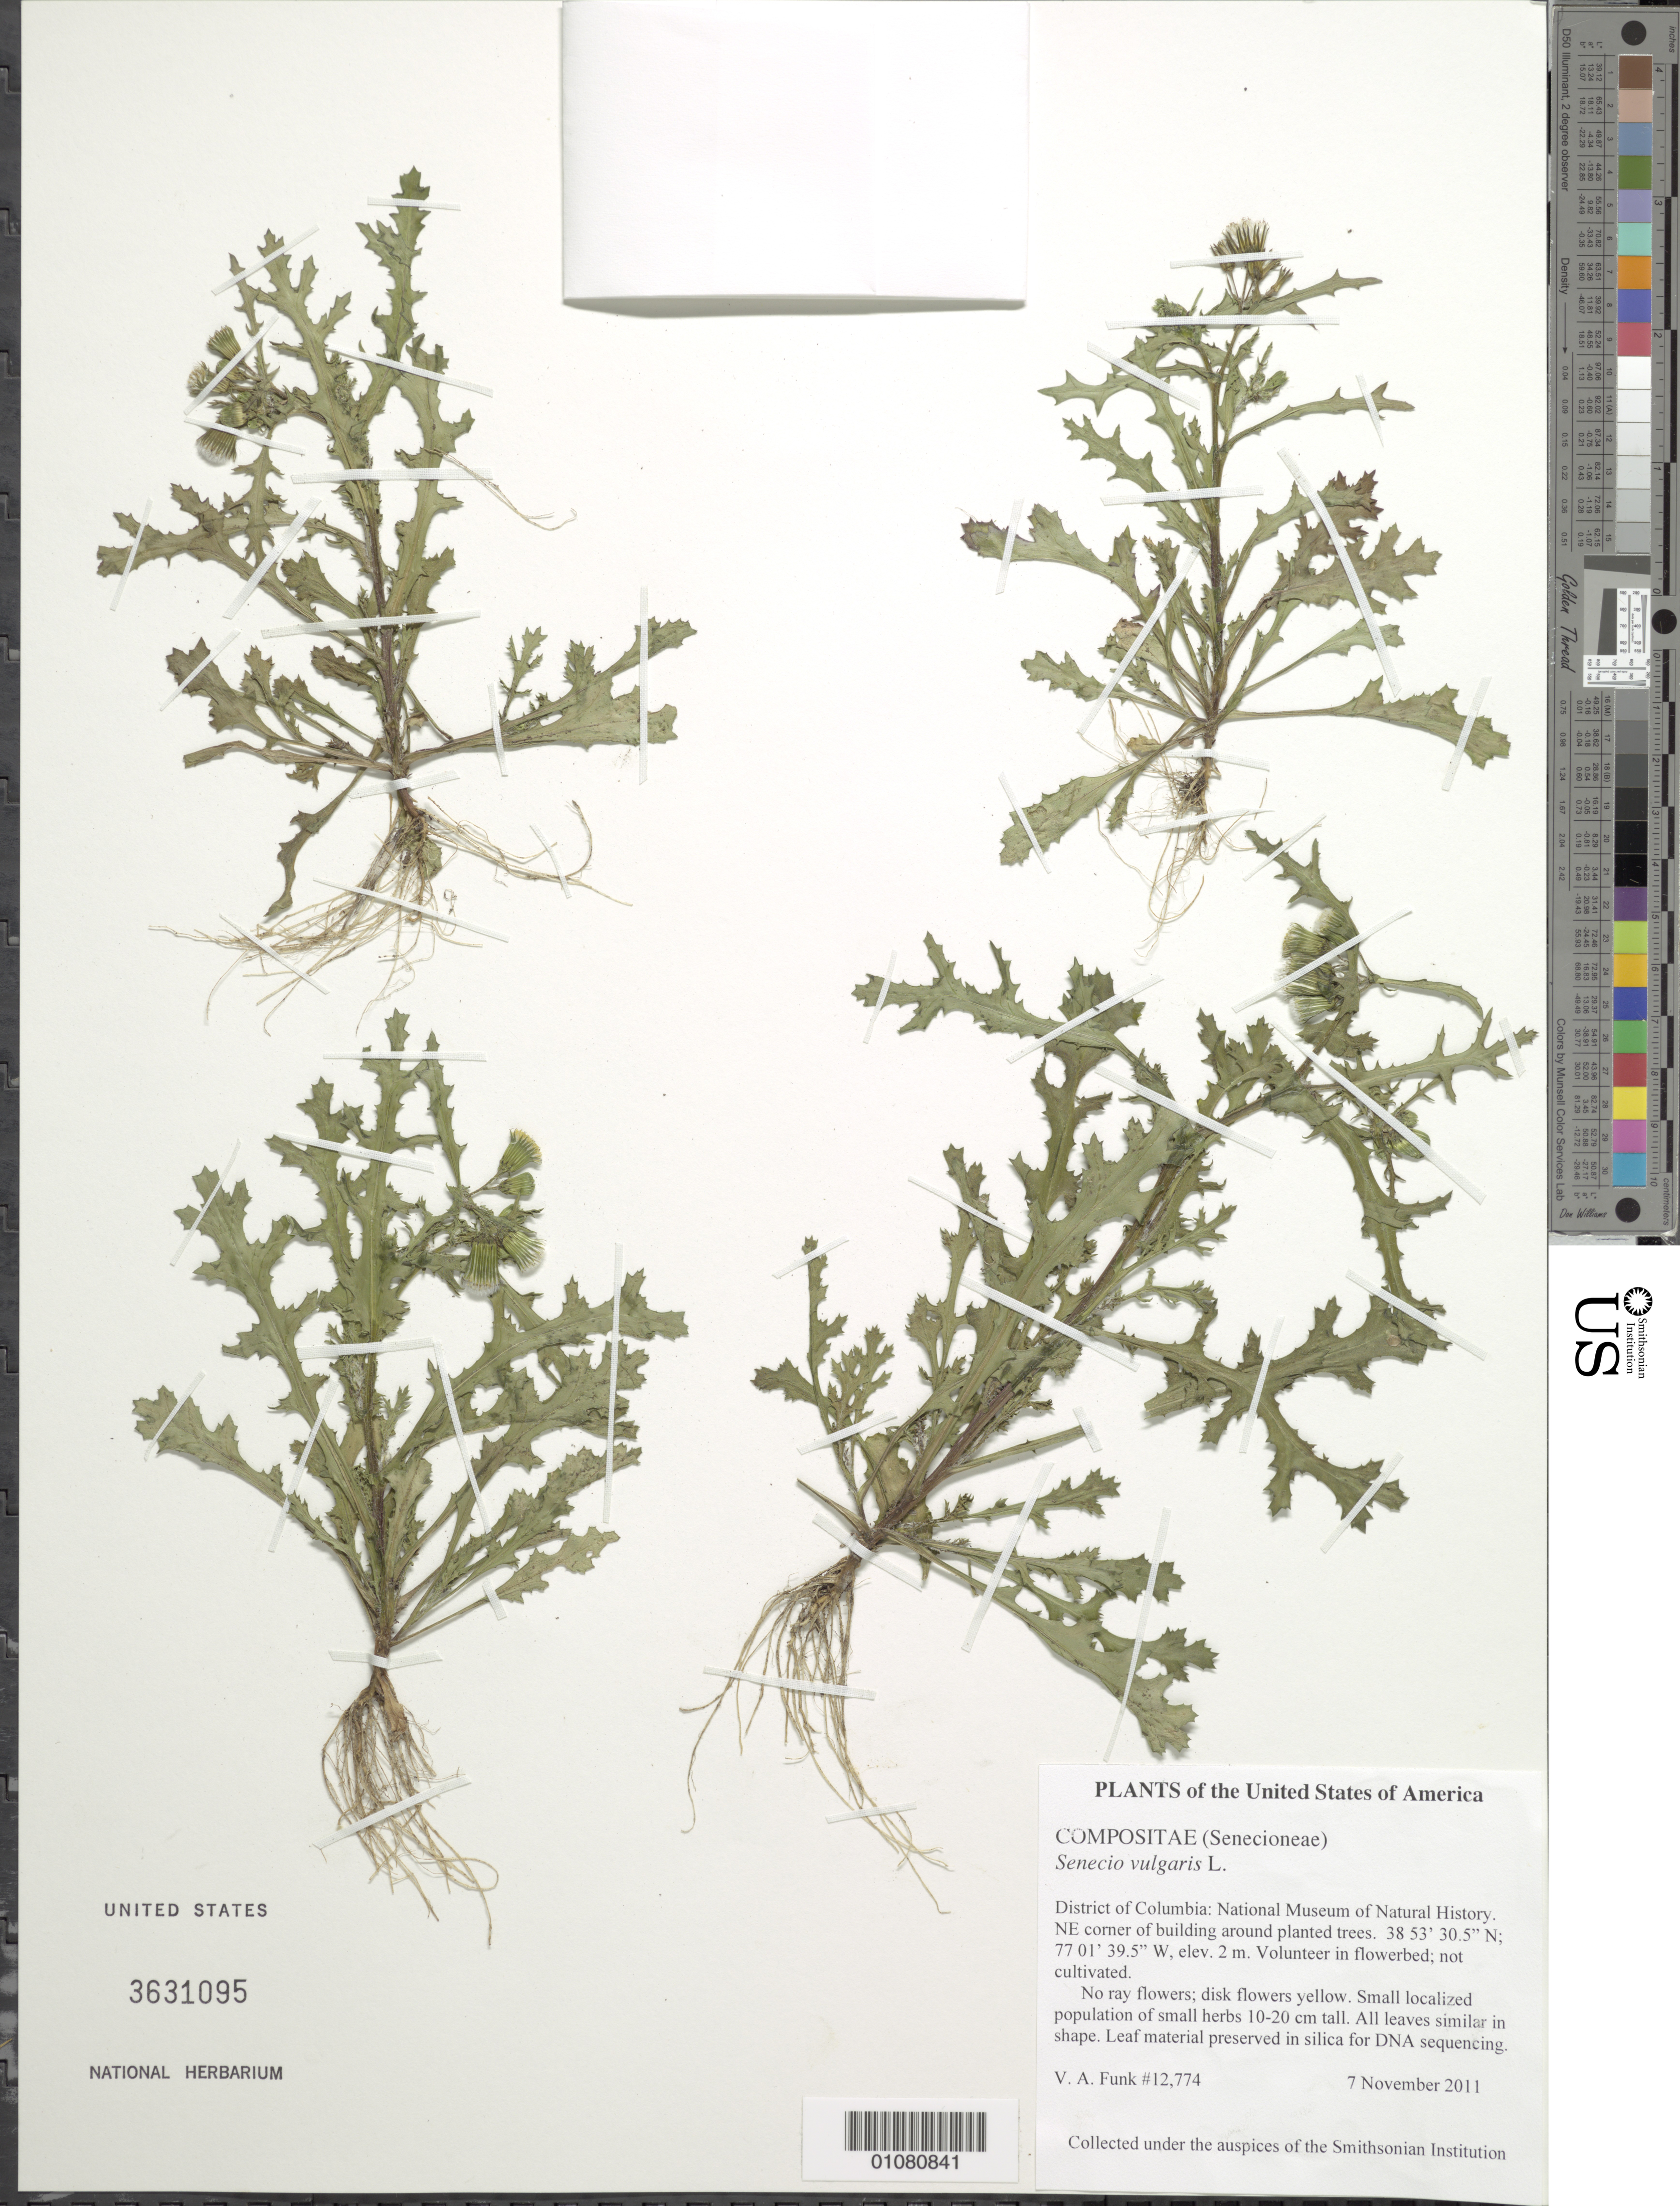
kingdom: Plantae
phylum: Tracheophyta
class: Magnoliopsida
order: Asterales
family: Asteraceae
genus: Senecio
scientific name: Senecio vulgaris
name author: L.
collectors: V. Funk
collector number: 12774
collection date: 2011-11-07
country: United States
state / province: District of Columbia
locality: National Museum of Natural History. NE corner of building around planted trees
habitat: Volunteer in flowerbed; not cultivated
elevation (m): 2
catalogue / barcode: US 3631095